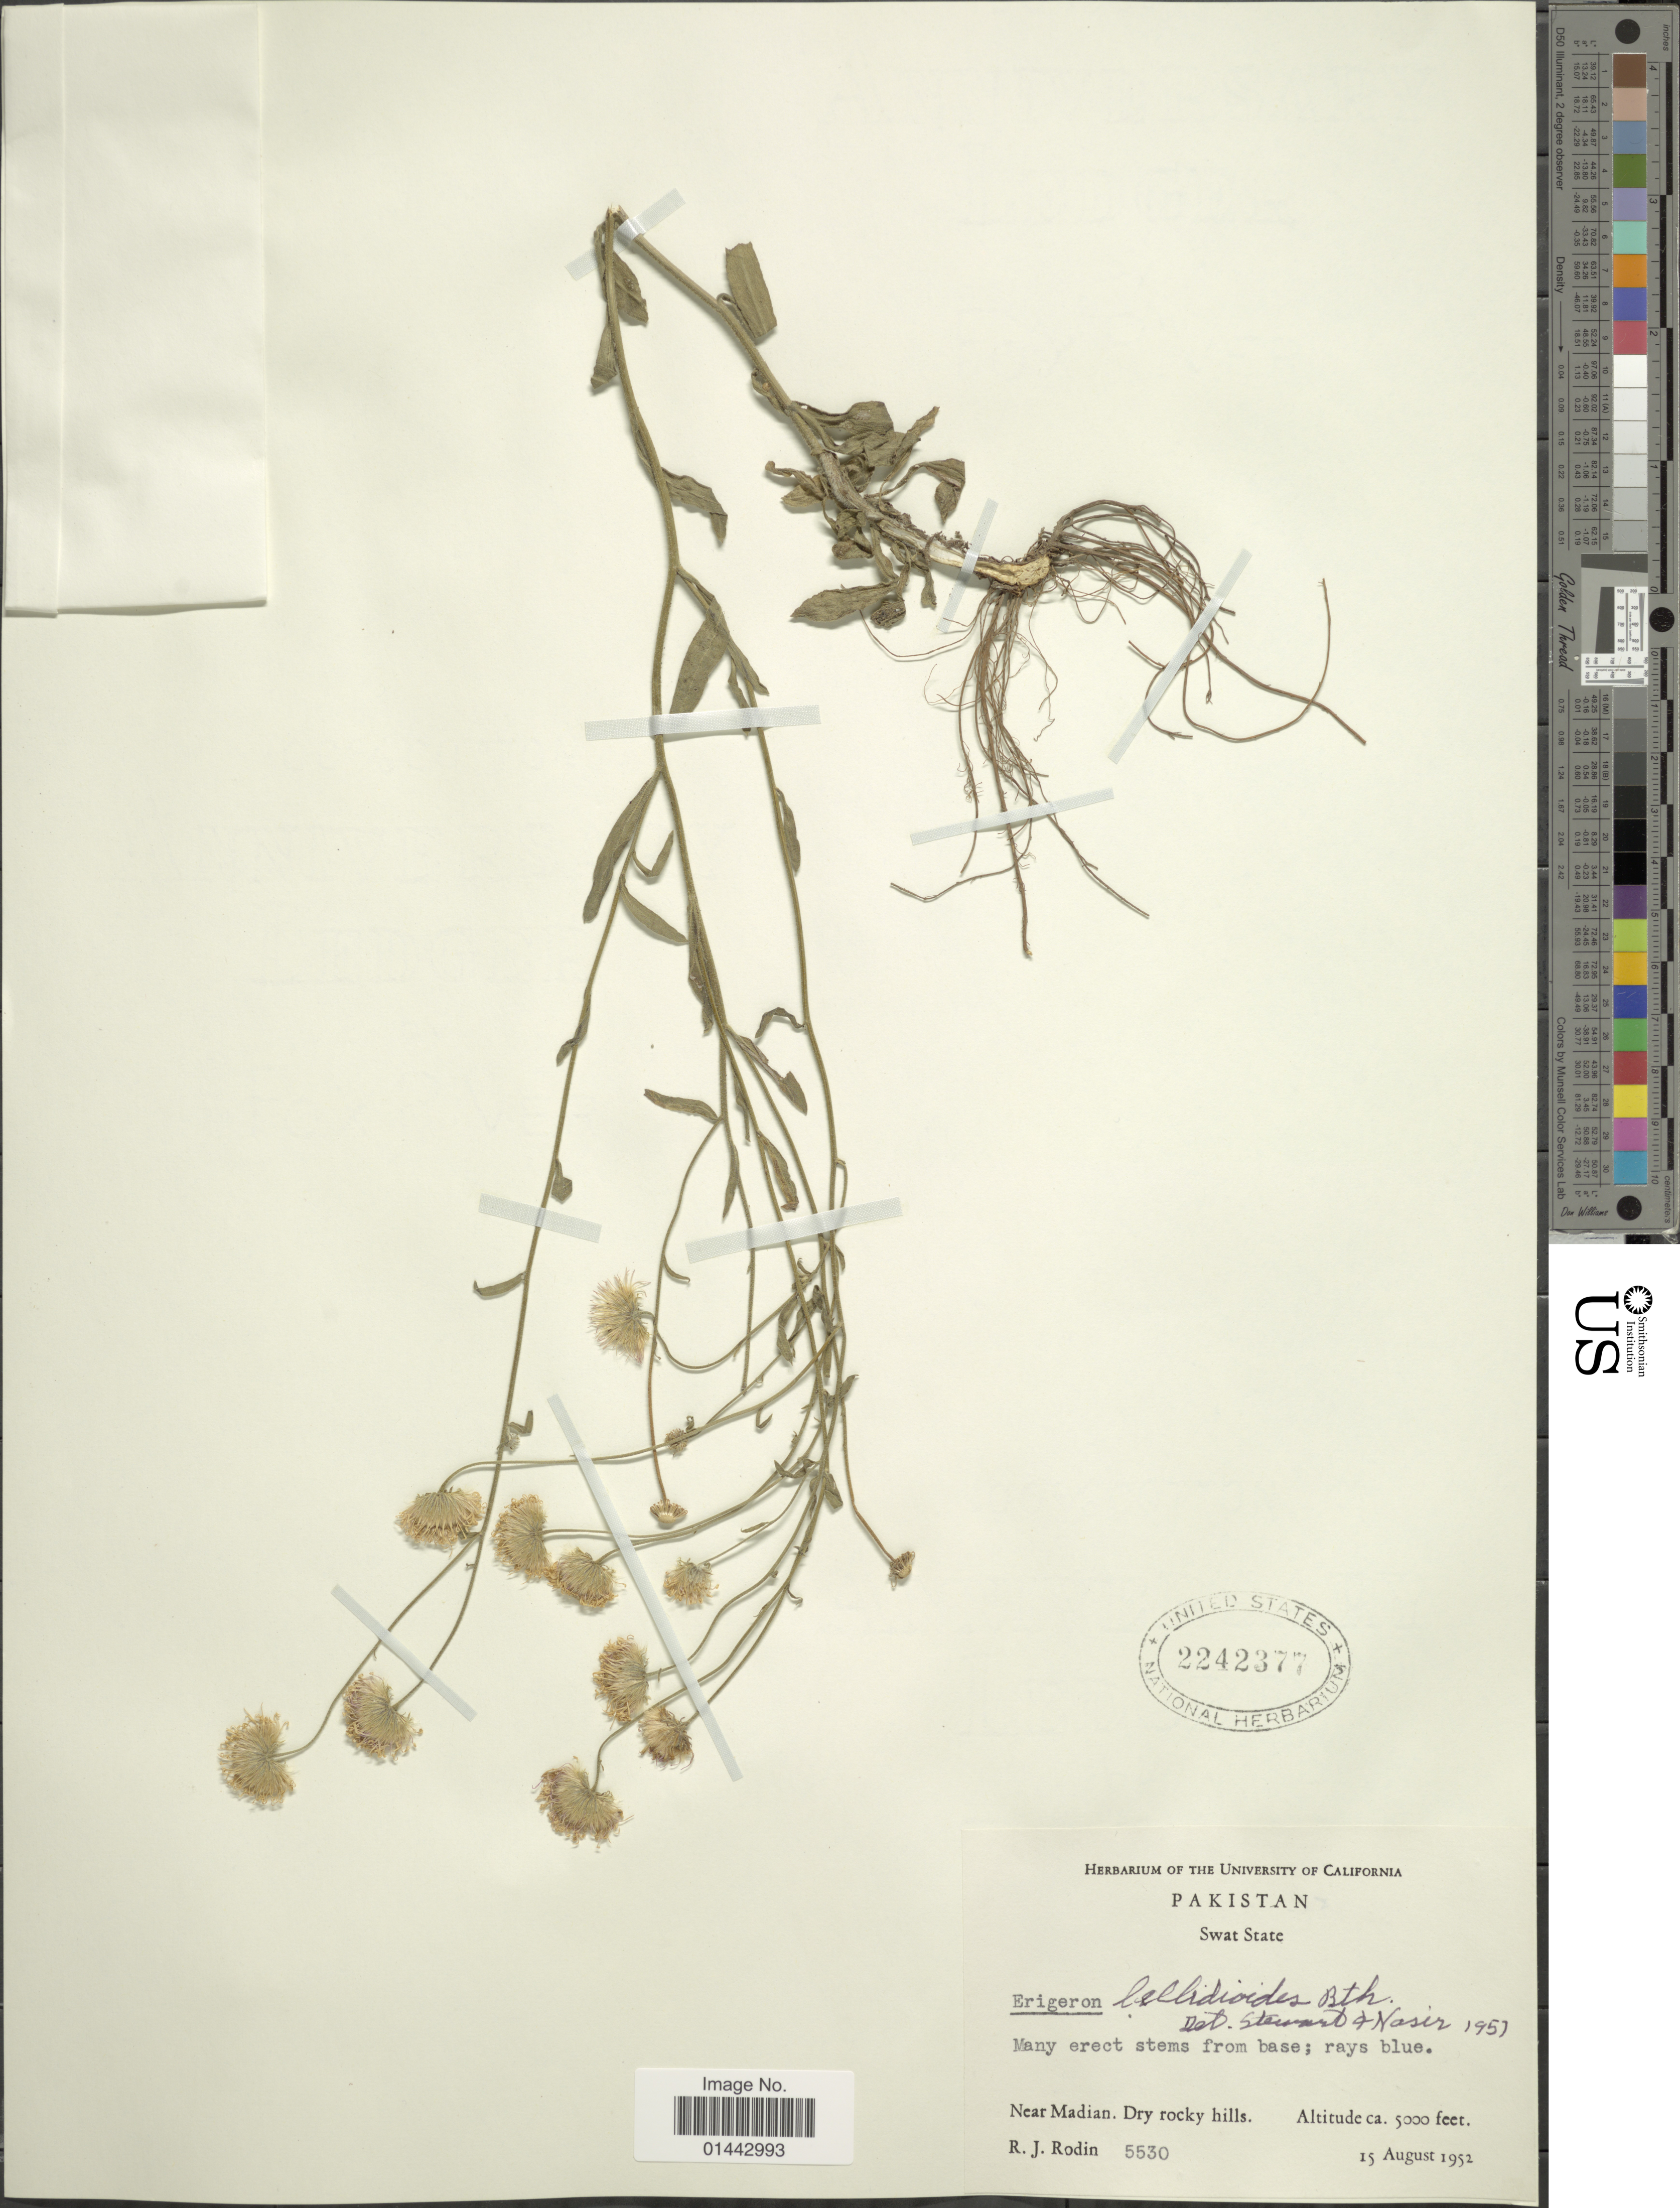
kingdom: Plantae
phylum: Tracheophyta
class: Magnoliopsida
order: Asterales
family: Asteraceae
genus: Erigeron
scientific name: Erigeron bellioides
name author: DC.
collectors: R. J. Rodin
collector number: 5530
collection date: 1952-08-15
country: Pakistan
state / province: Khyber Pakhtunkhwa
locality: Swat State, near Madian, dry rocky hills.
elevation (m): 1524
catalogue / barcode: US 2242377